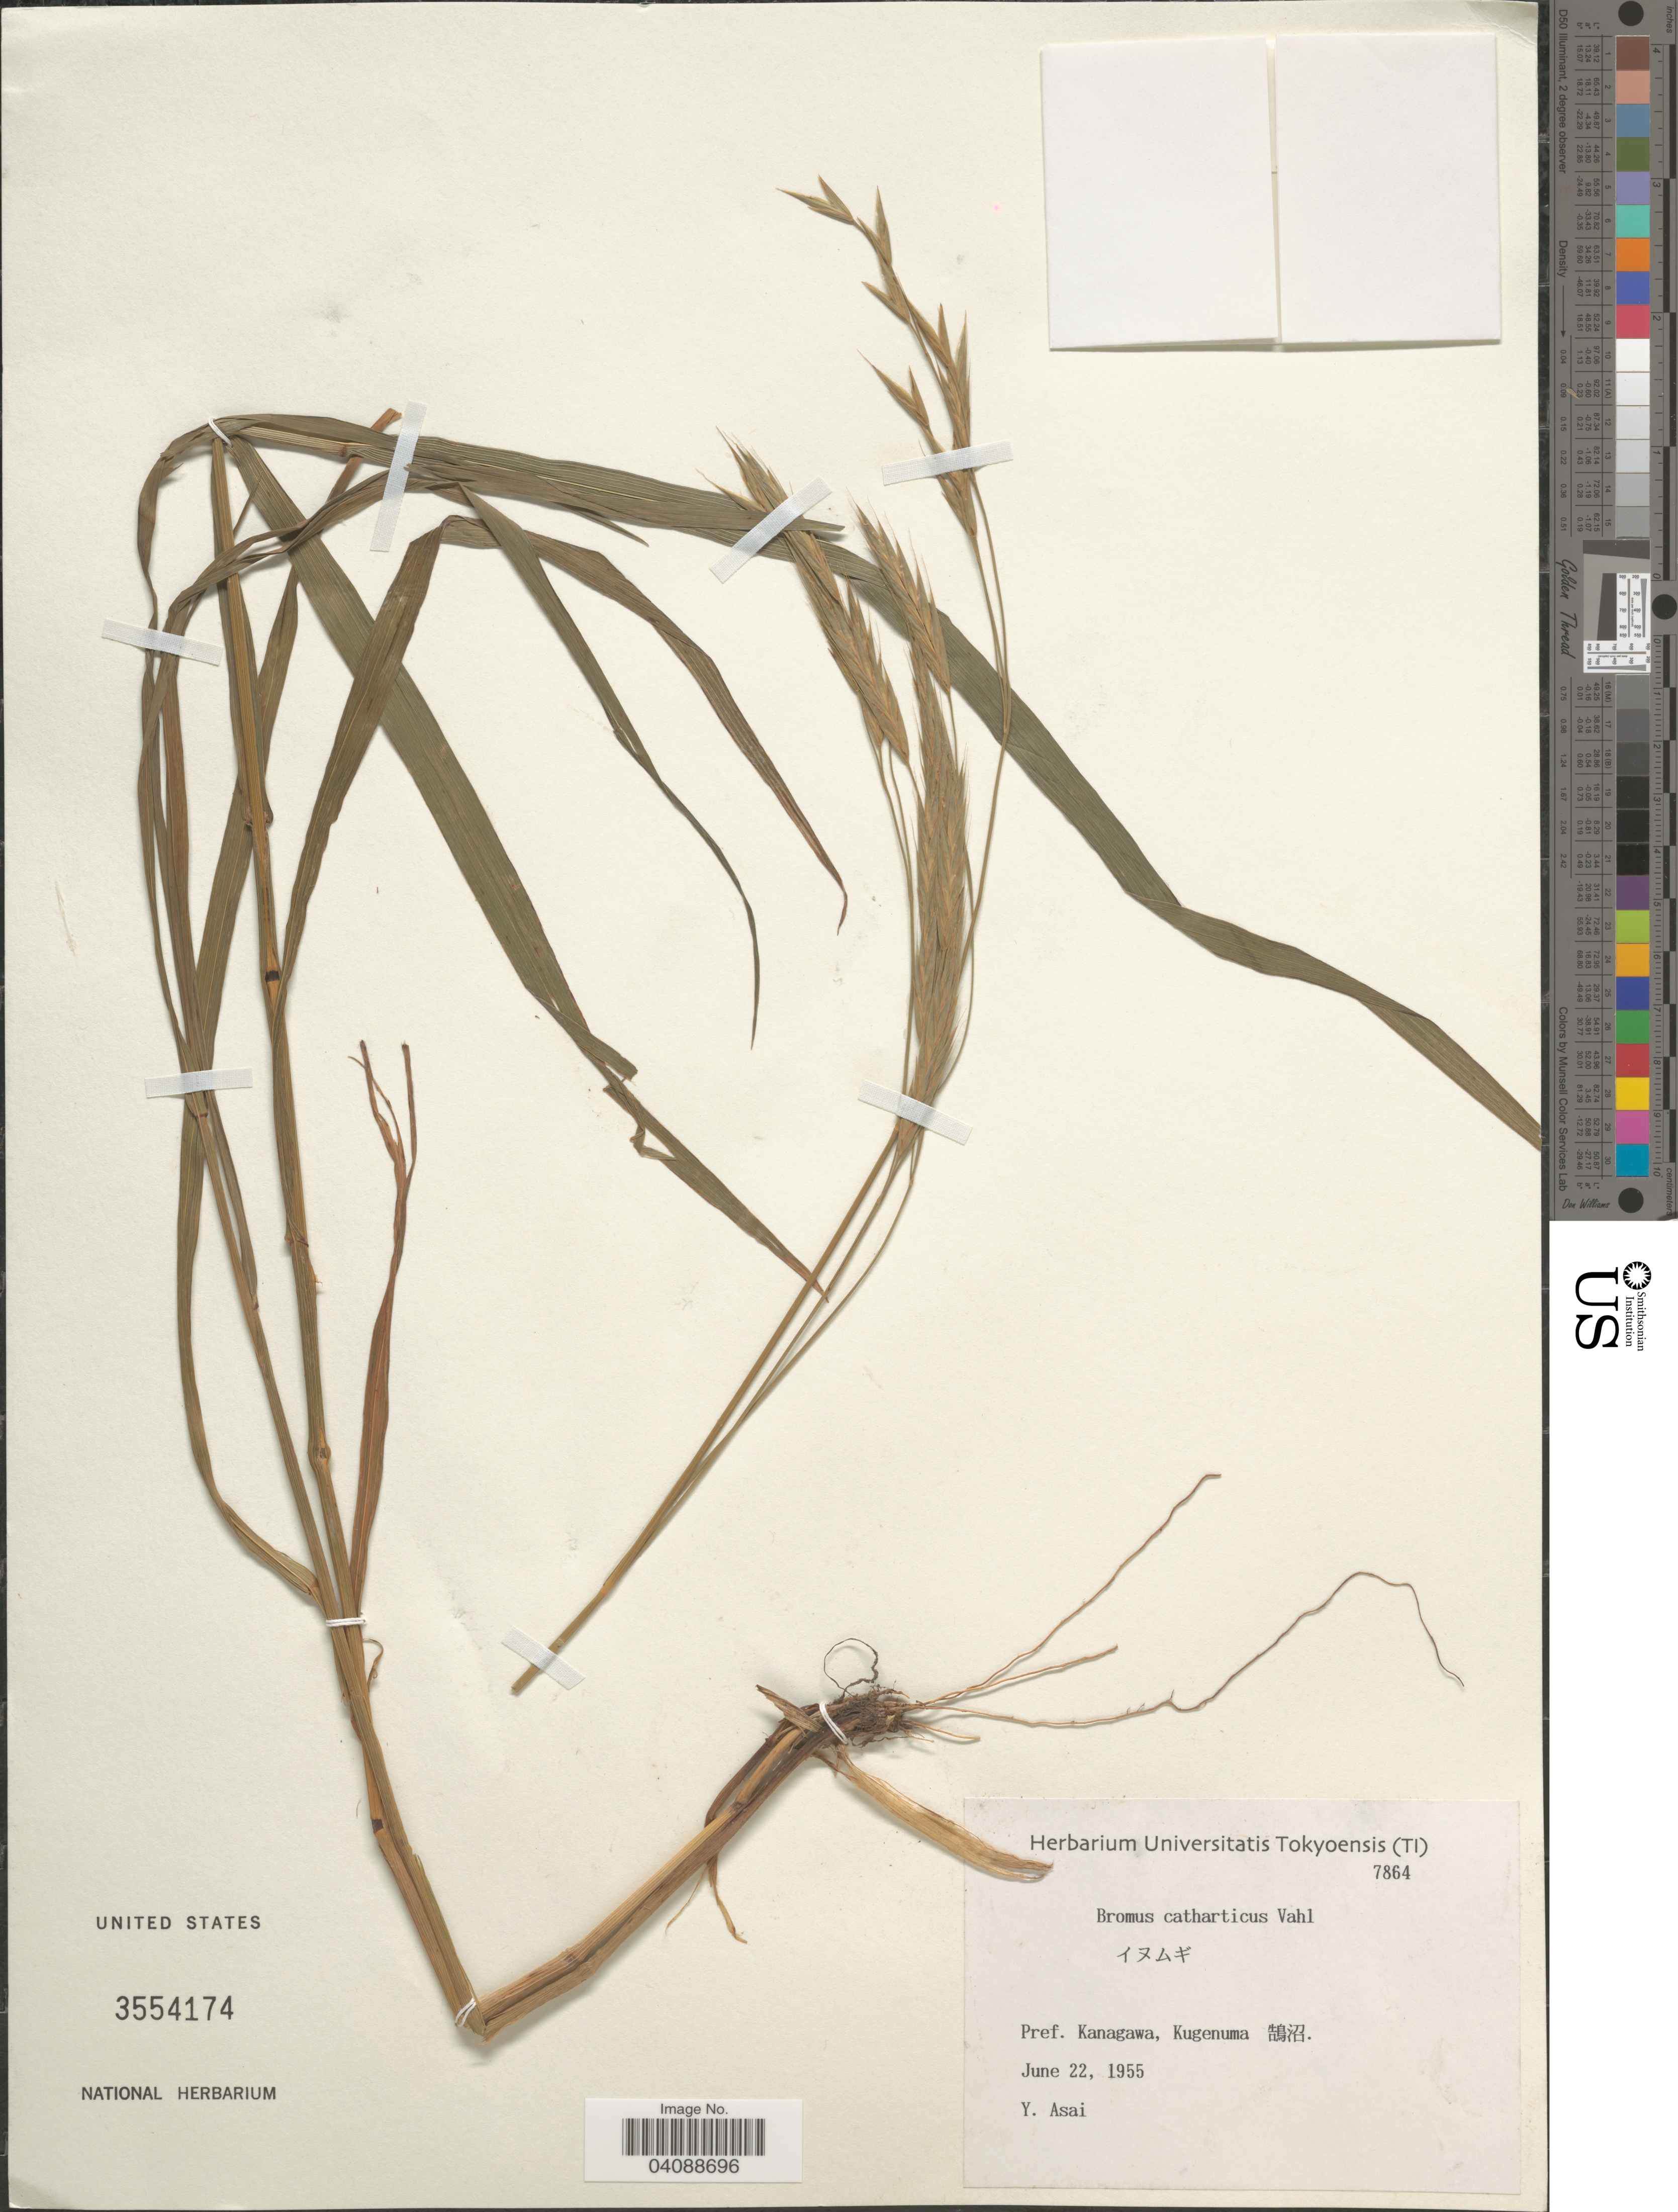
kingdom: Plantae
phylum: Tracheophyta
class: Liliopsida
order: Poales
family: Poaceae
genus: Bromus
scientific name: Bromus catharticus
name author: Vahl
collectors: Y. Asai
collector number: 7864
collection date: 1955-06-22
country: Japan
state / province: Kanagawa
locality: Pref. Kanagawa, Kungenuma.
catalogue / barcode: US 3554174